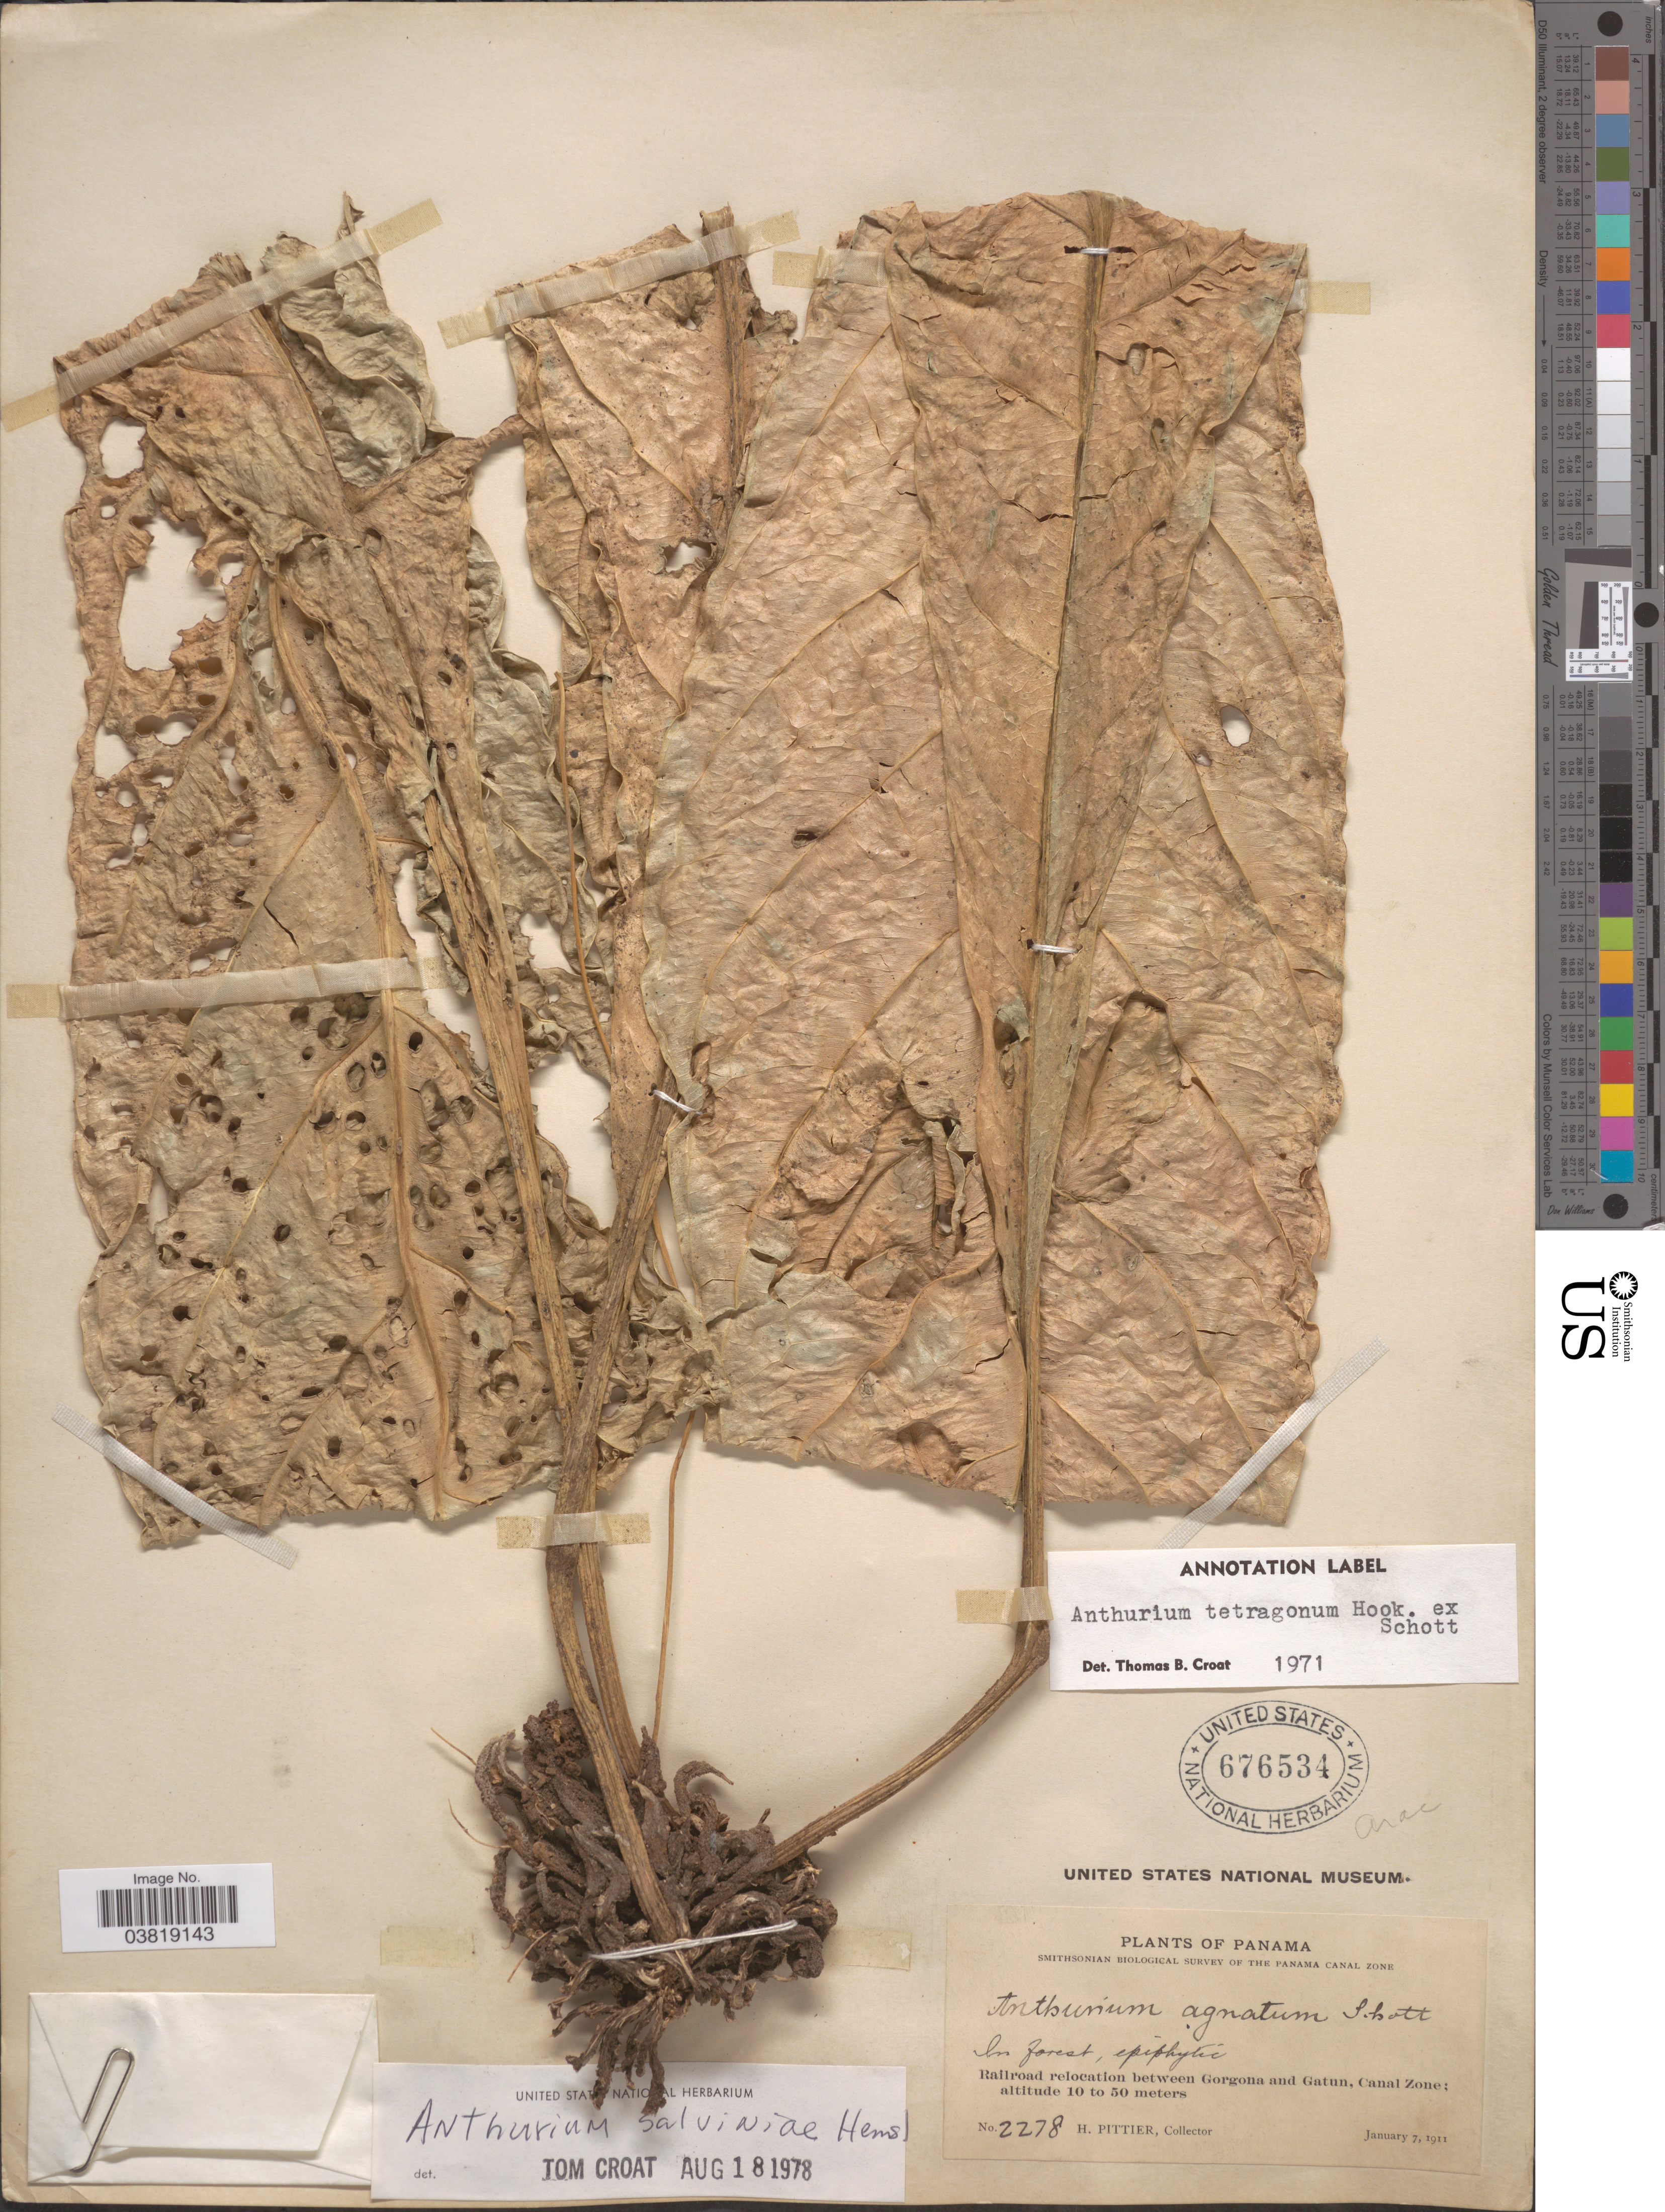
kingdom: Plantae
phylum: Tracheophyta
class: Liliopsida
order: Alismatales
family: Araceae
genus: Anthurium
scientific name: Anthurium salvinii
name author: Hemsl.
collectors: H. F. Pittier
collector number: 2278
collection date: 1911-01-07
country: Panama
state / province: Colón / Panamá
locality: The Panama Canal Zone. Railroad relocation between Gorgona and Gatun, Canal Zone.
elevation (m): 10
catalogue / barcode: US 676534